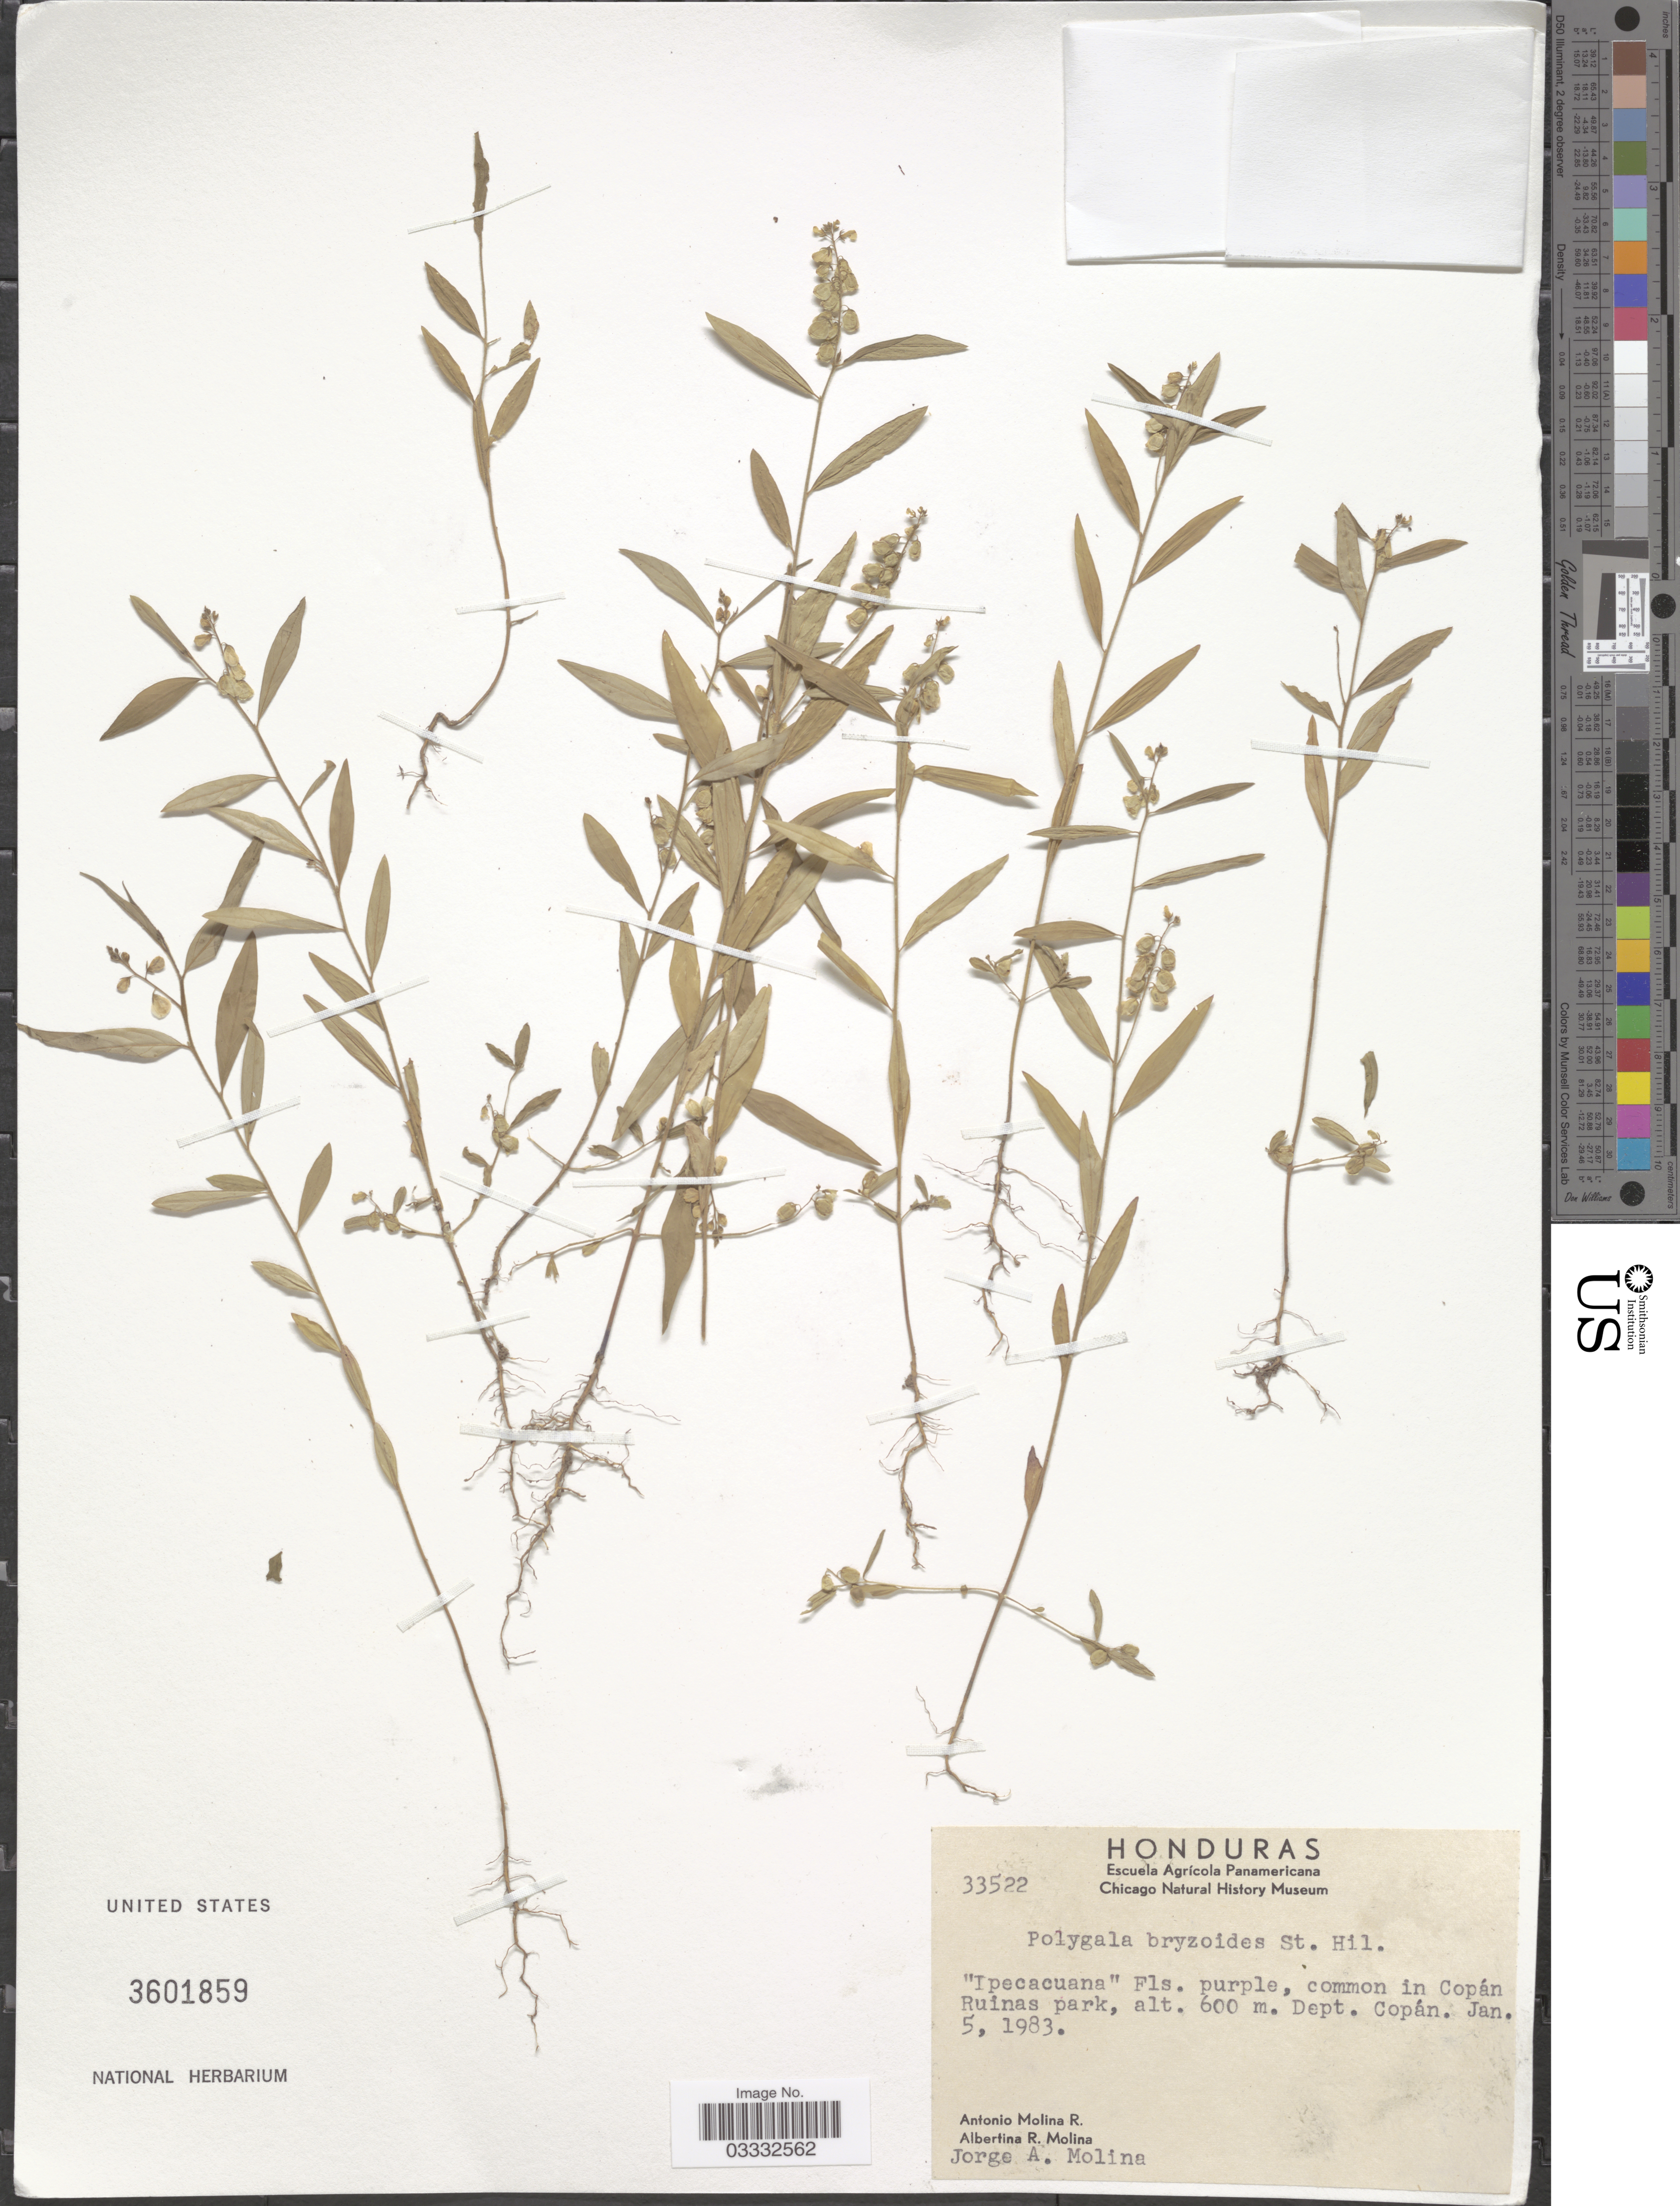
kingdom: Plantae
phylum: Tracheophyta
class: Magnoliopsida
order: Fabales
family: Polygalaceae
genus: Polygala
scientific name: Polygala bryoides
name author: A. St.-Hil.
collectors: A. Molina R., A. R. Molina & J. A. Molina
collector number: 33522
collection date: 1983-01-05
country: Honduras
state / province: Copán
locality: In Copán Ruinas park. Dept. Copán.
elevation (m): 600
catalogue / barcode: US 3601859